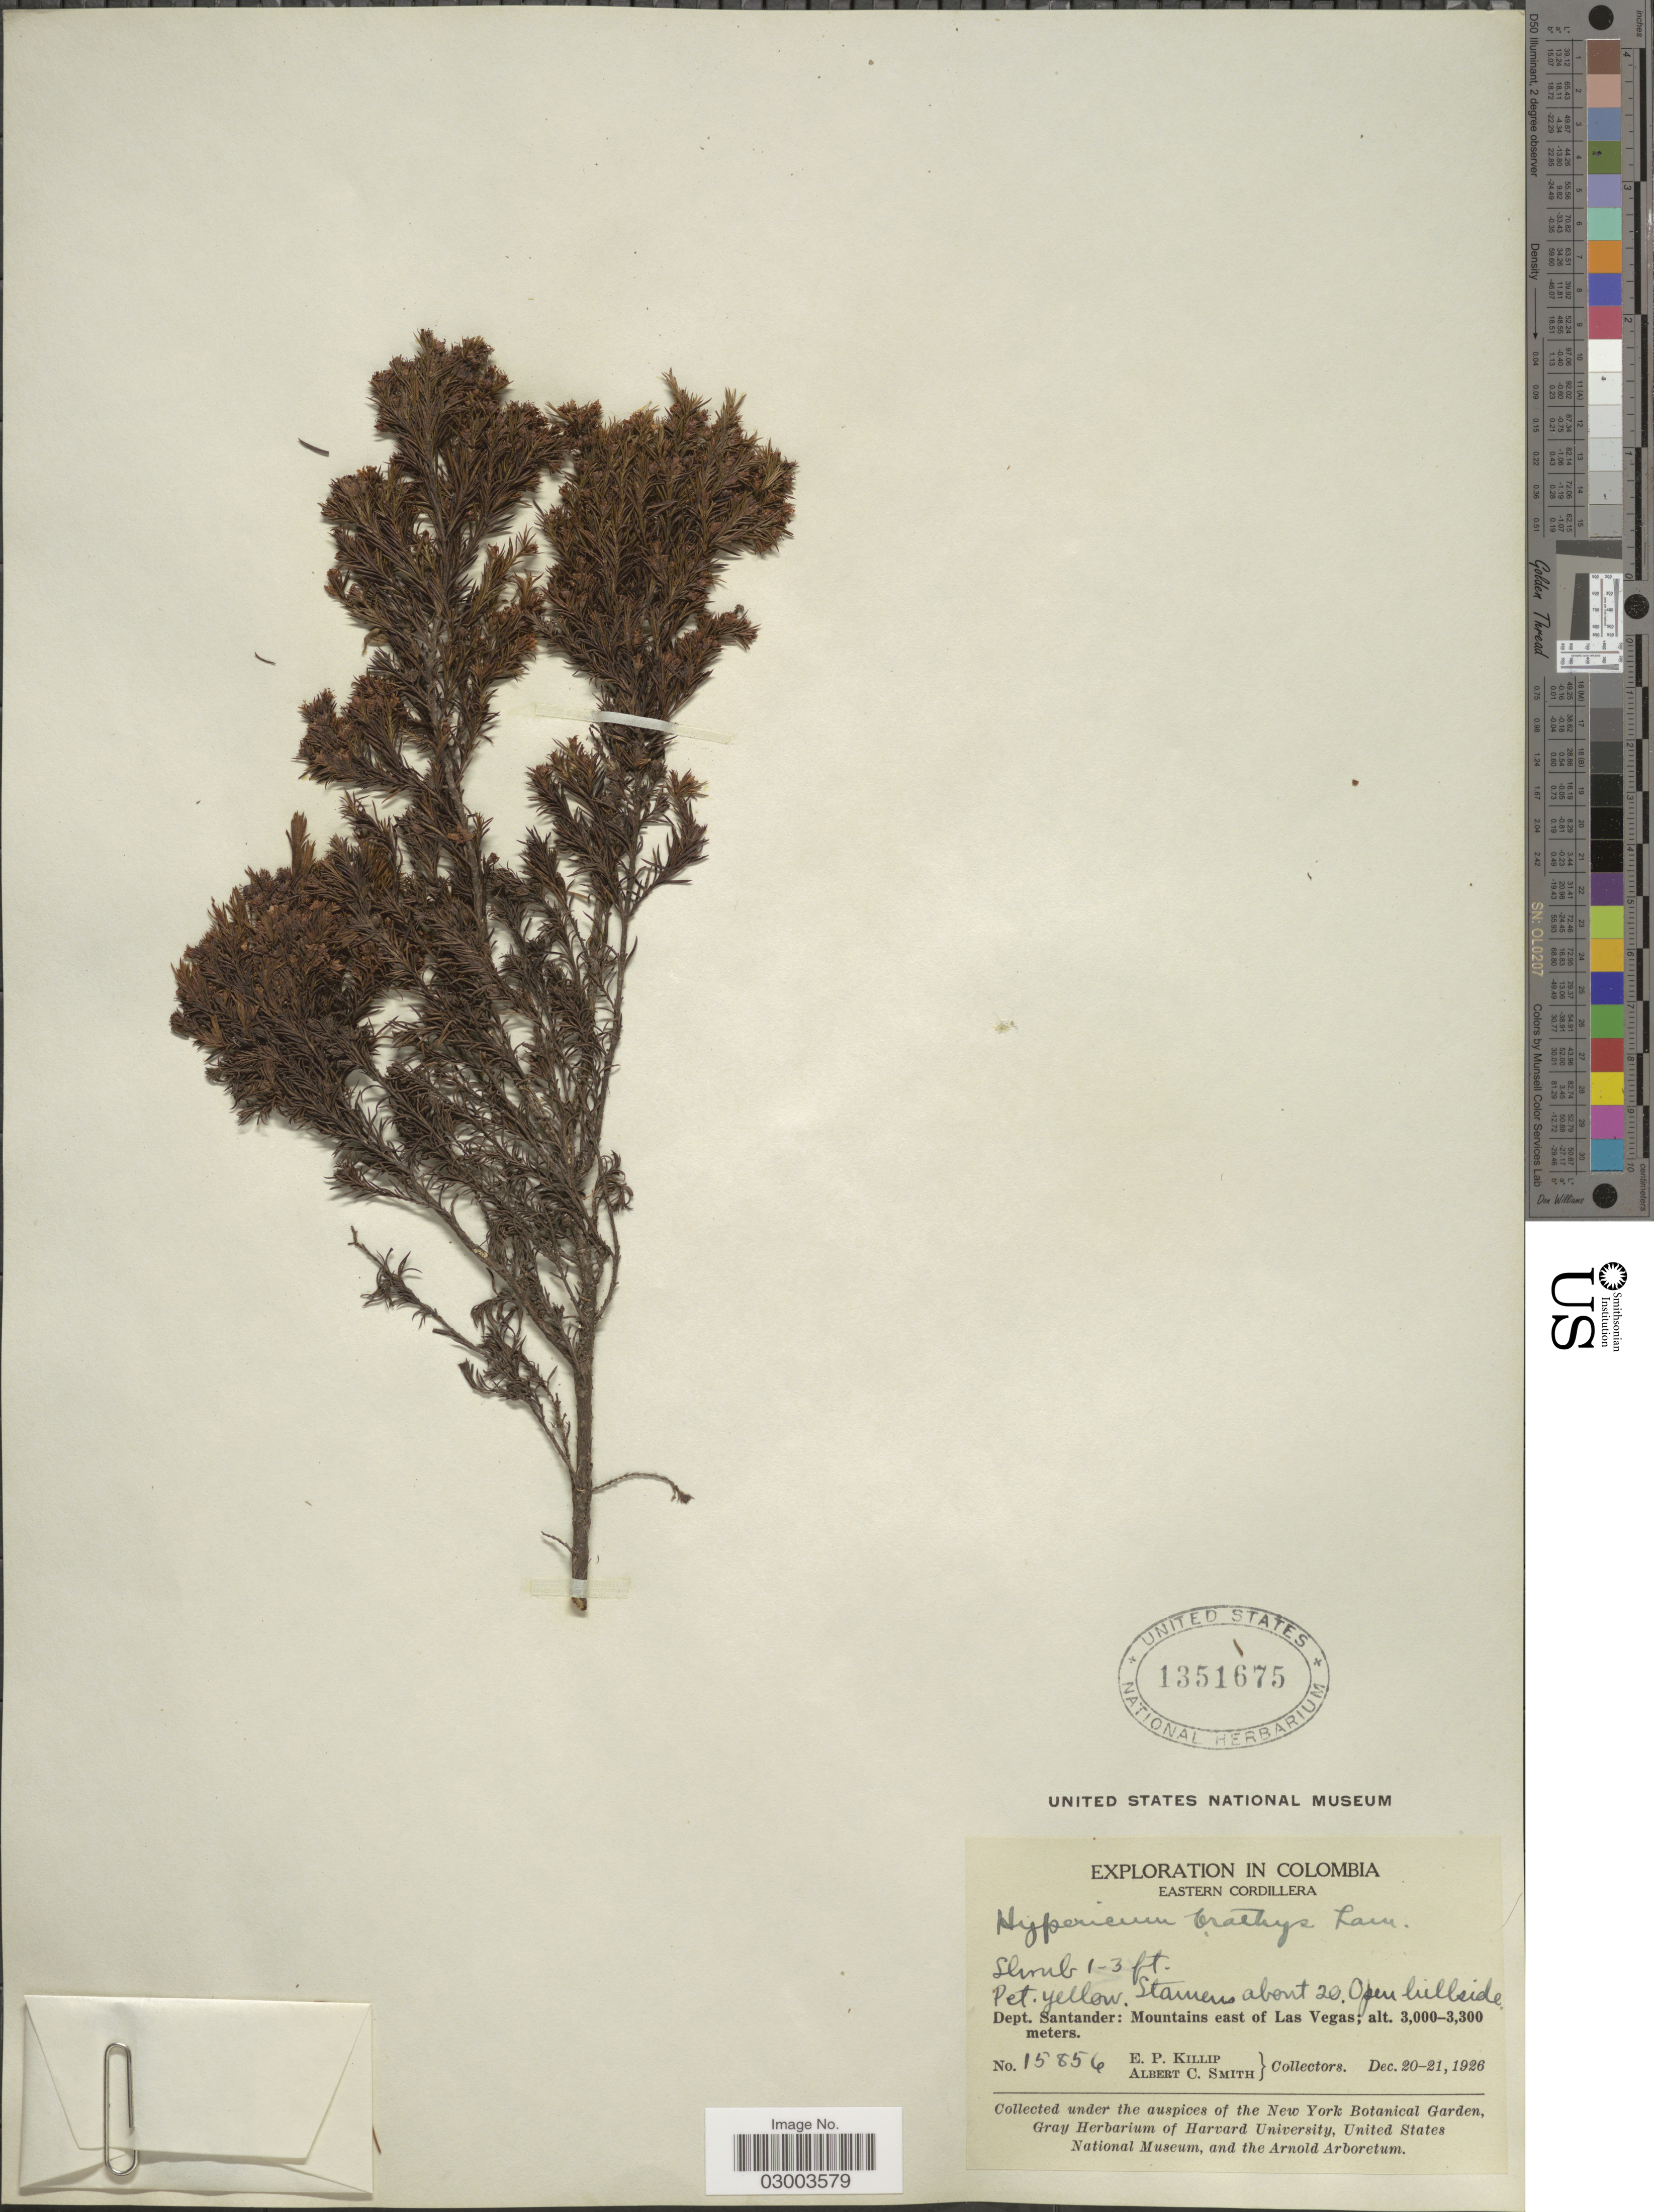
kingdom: Plantae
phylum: Tracheophyta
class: Magnoliopsida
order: Malpighiales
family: Hypericaceae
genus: Hypericum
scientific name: Hypericum juniperinum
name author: Kunth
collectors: E. P. Killip & A. C. Smith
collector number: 15856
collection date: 1926-12-20/1926-12-21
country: Colombia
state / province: Santander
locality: Eastern Cordillera. Dept. Santander: Mountains east of Las Vegas.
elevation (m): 3000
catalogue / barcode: US 1351675